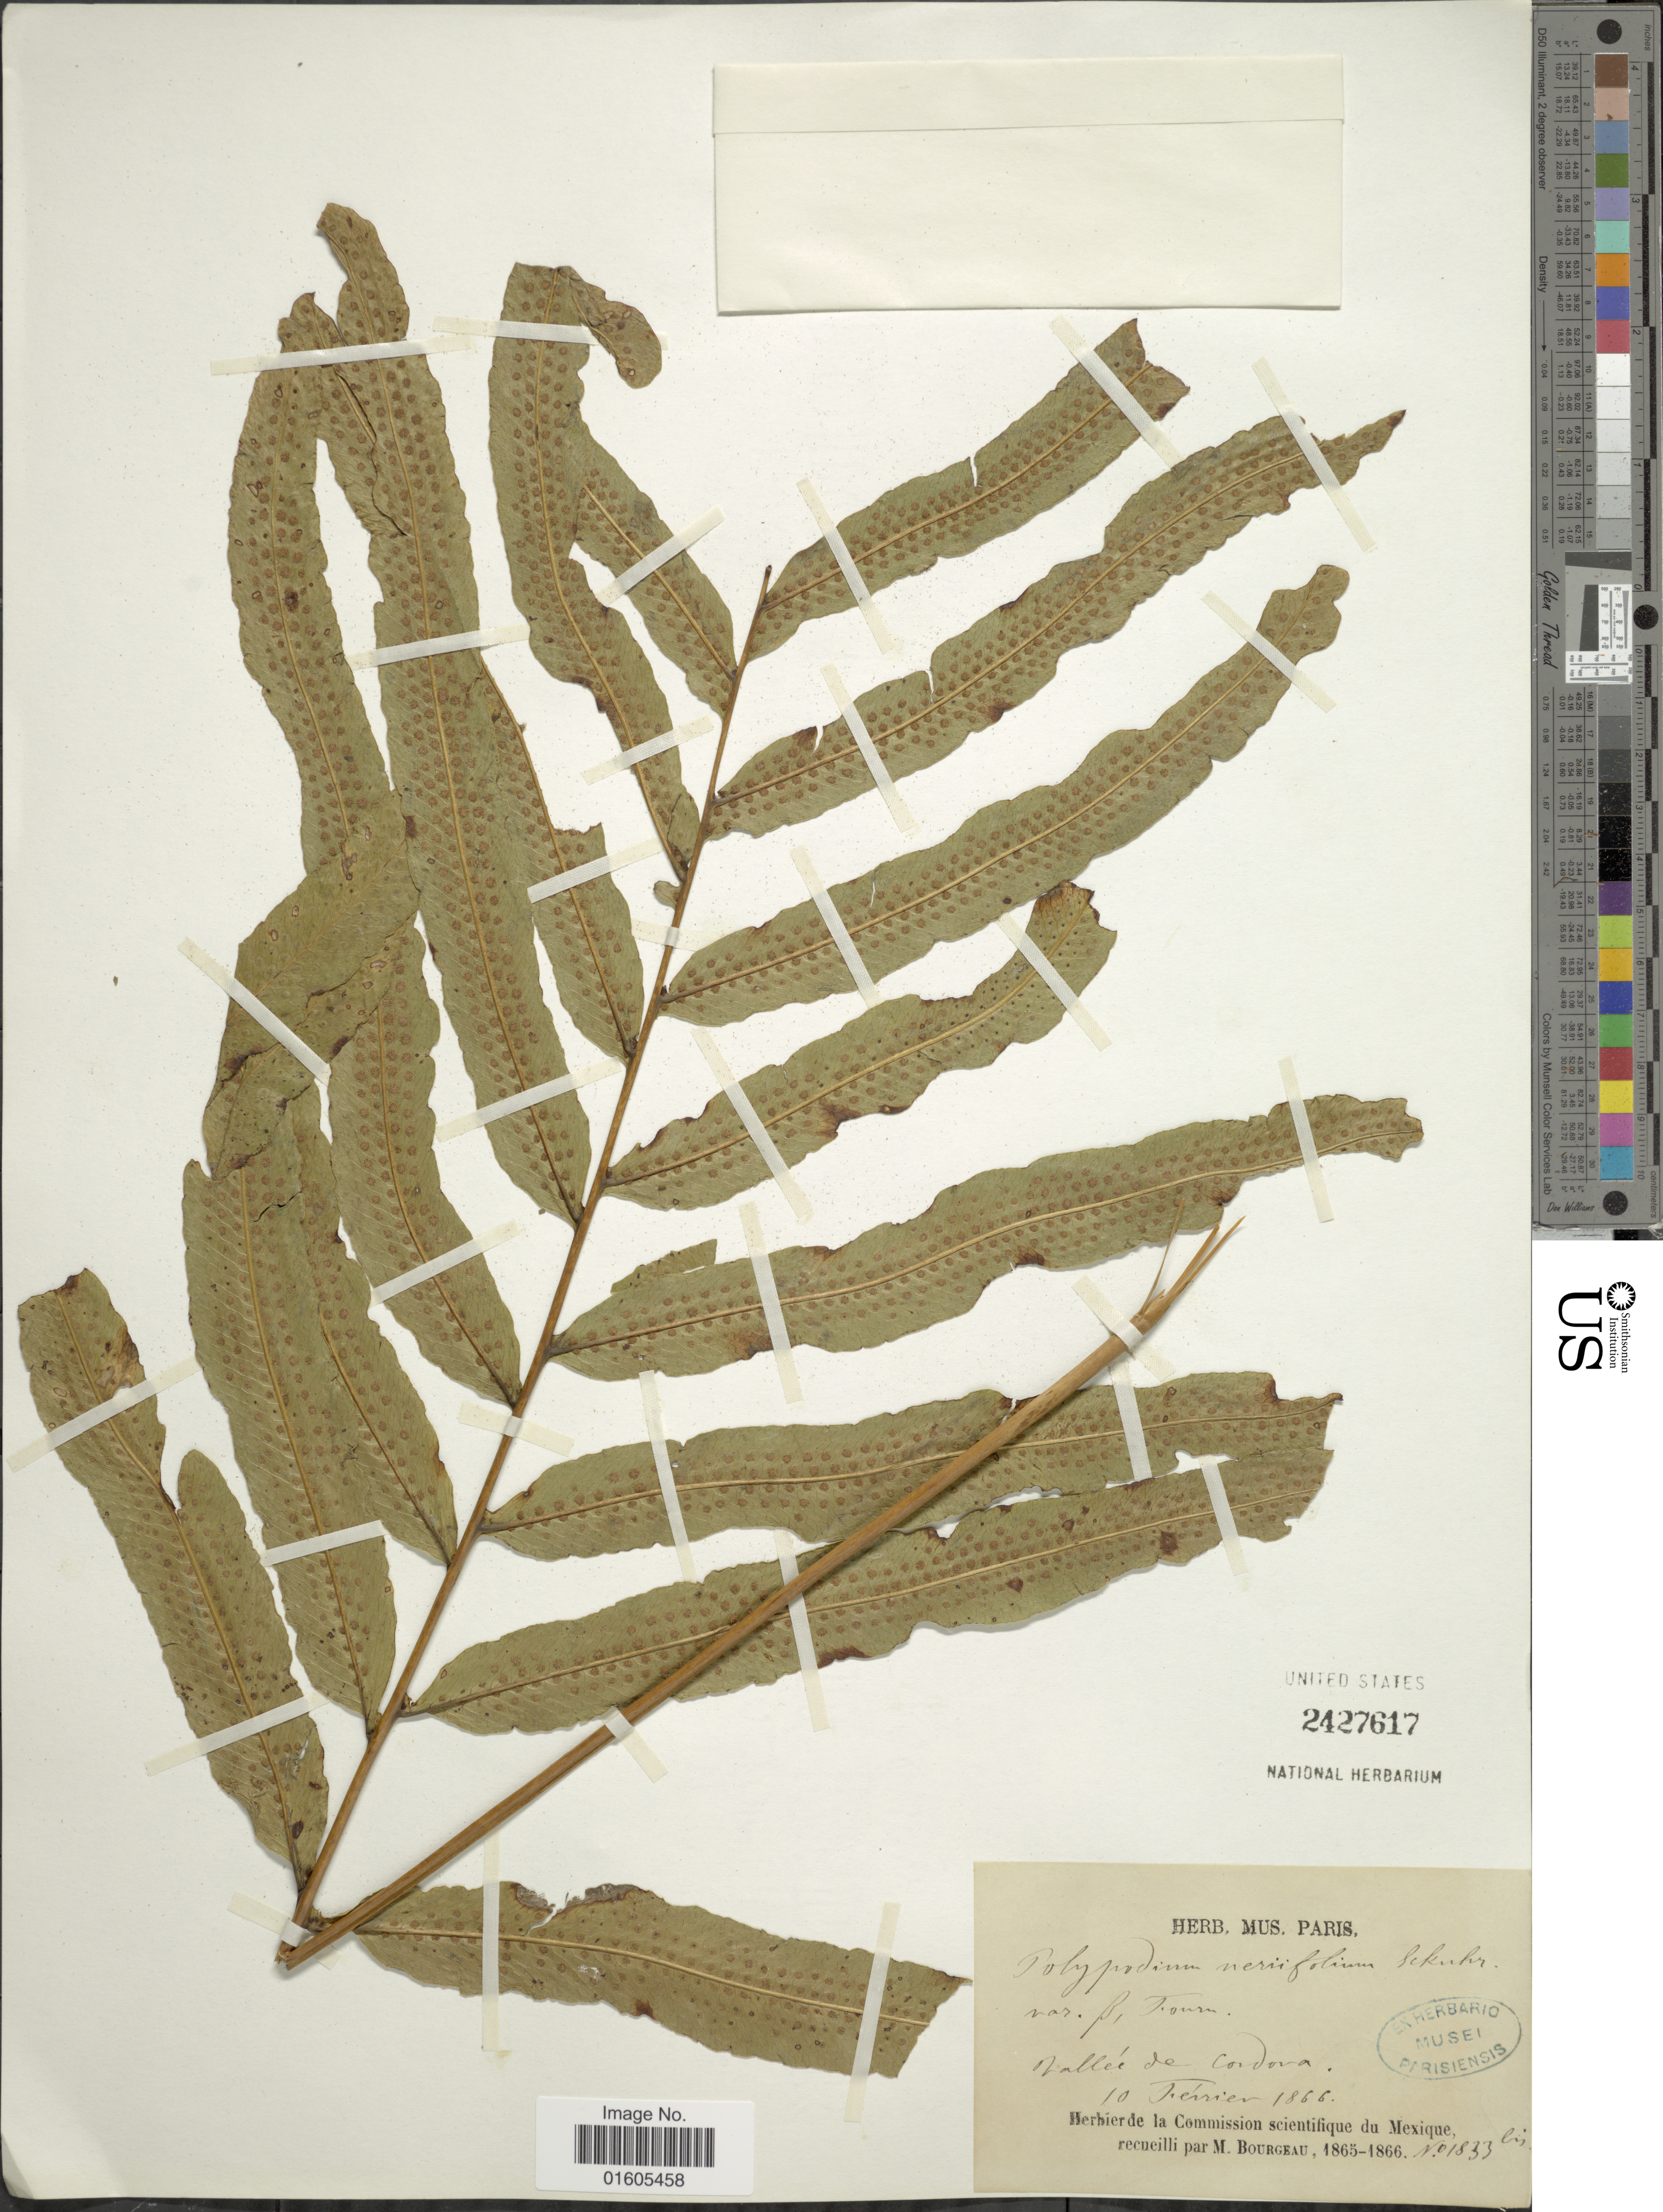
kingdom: Plantae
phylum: Tracheophyta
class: Polypodiopsida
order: Polypodiales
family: Polypodiaceae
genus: Serpocaulon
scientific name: Serpocaulon triseriale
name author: (Sw.) A.R. Sm.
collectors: M. Bourgeau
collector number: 1833 bis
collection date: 1866-02-10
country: Mexico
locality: Vallée de Cordova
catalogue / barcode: US 2427617